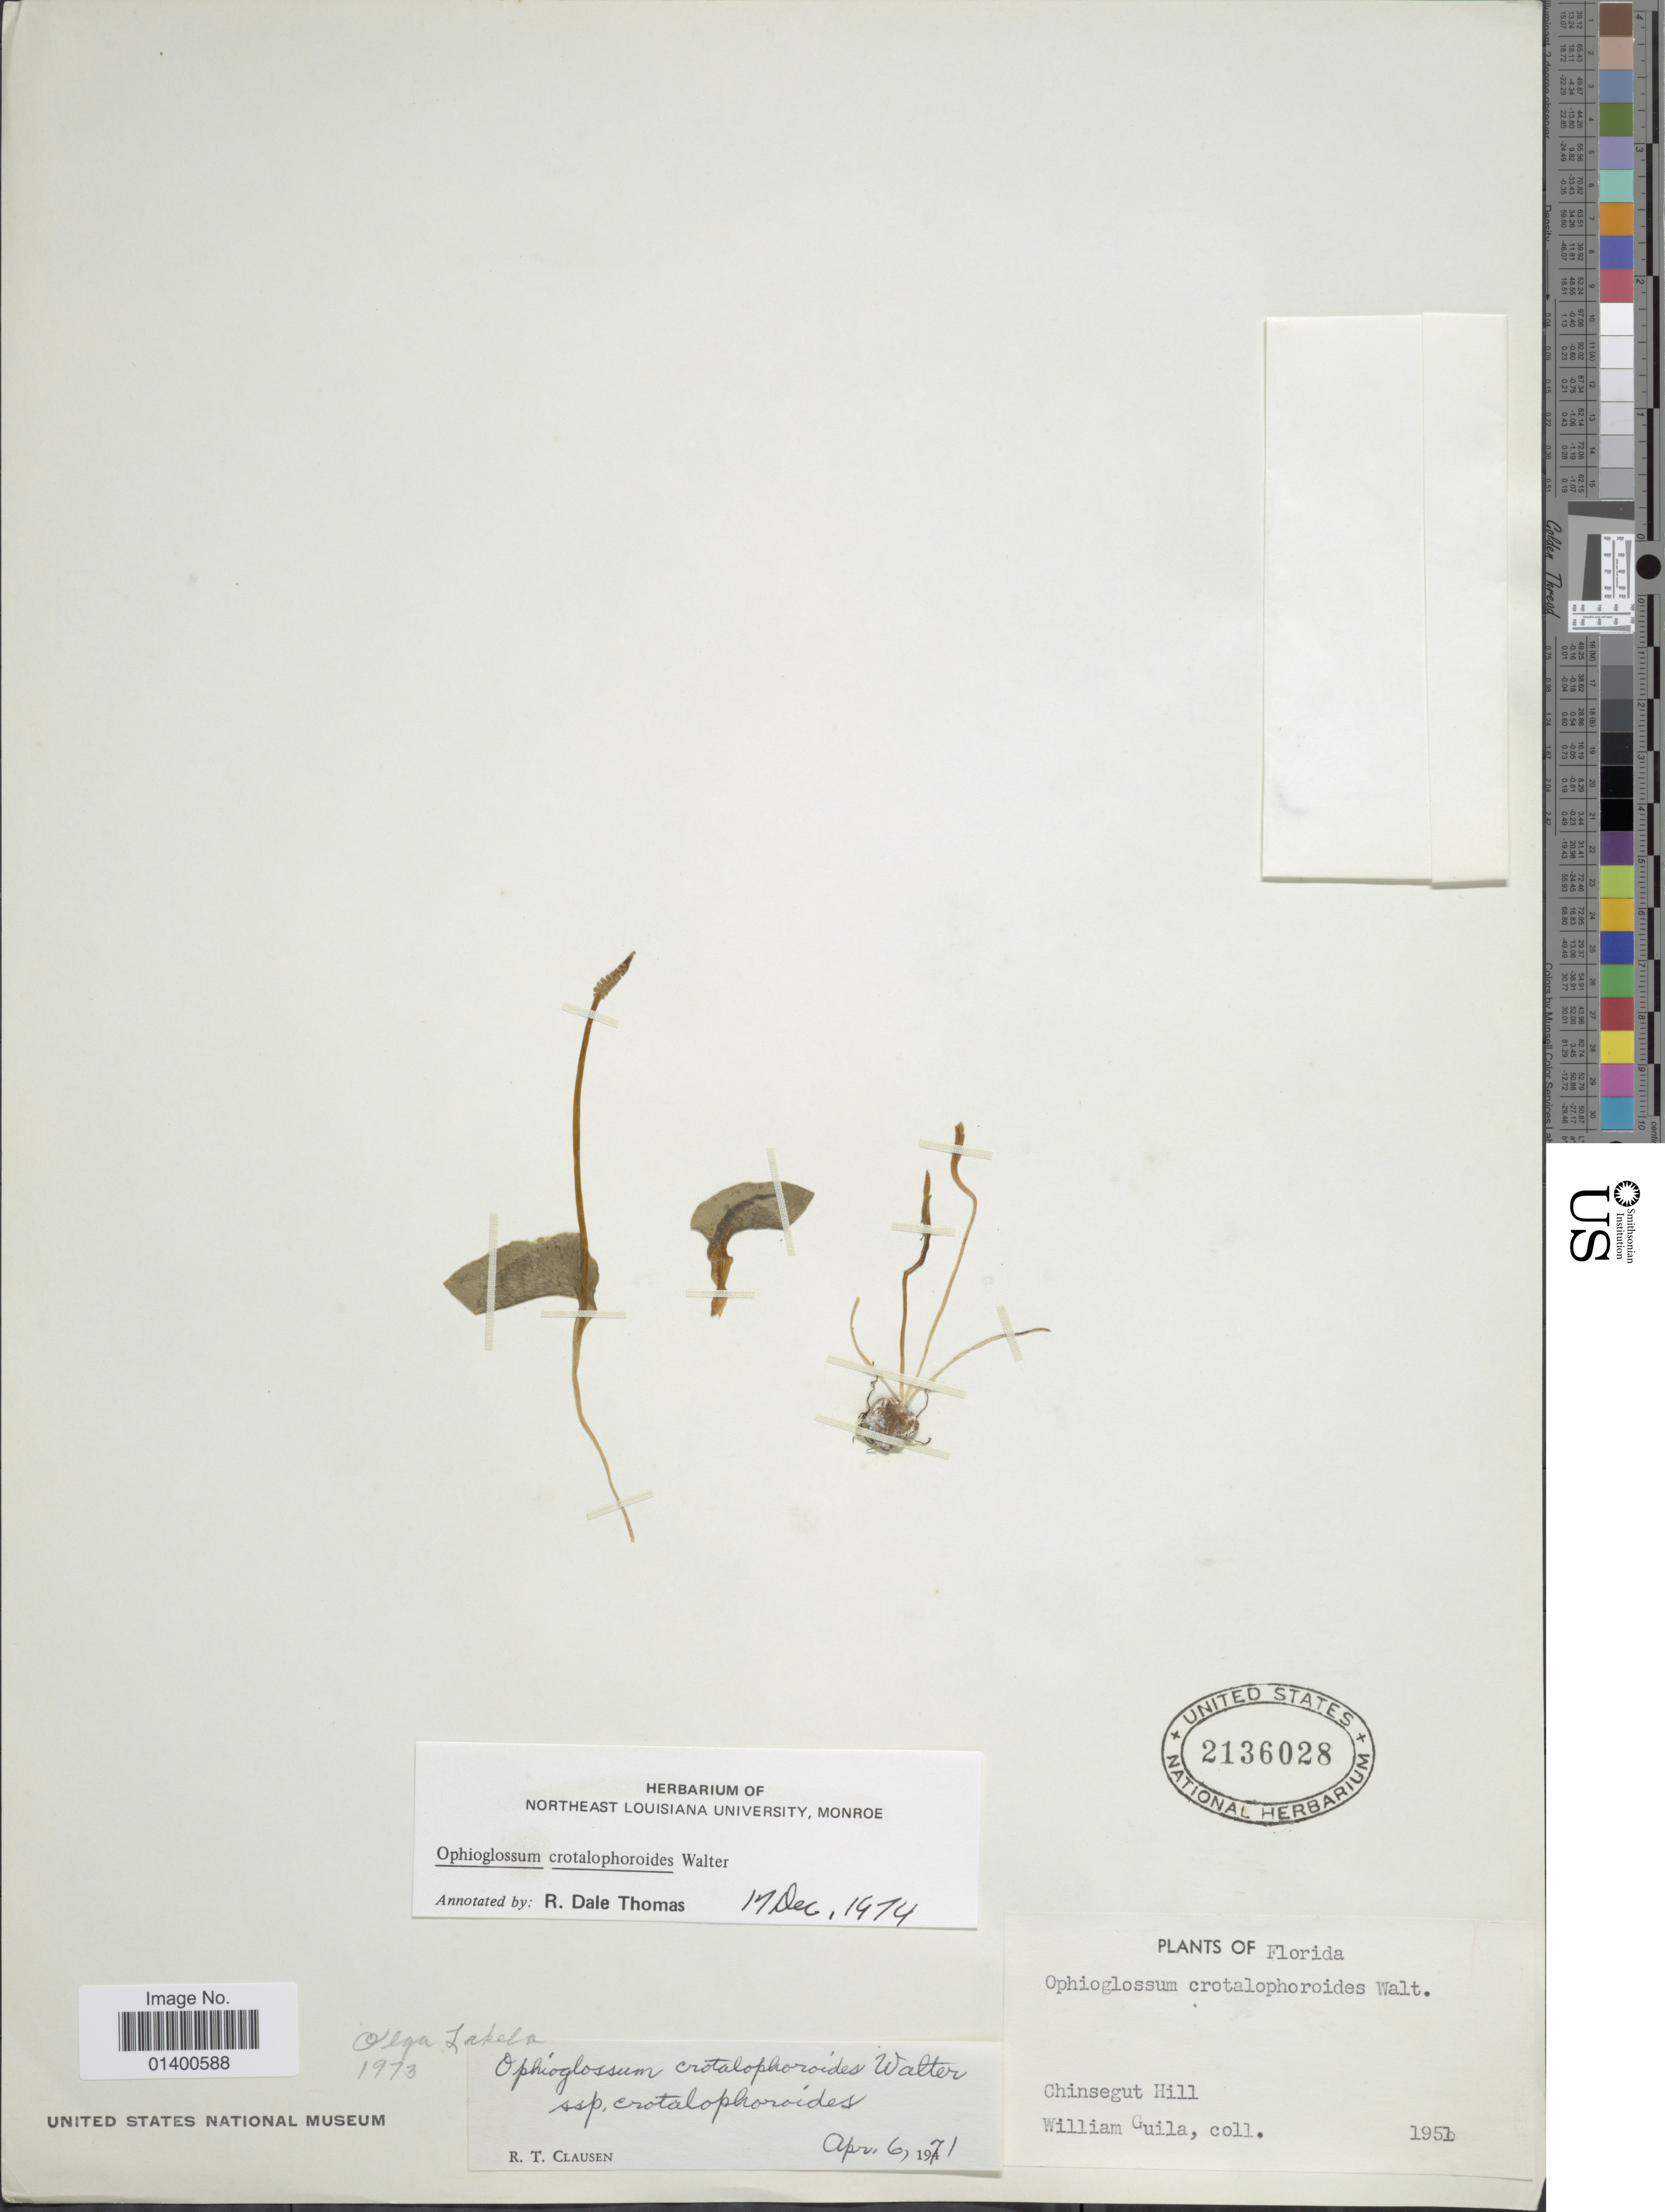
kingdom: Plantae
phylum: Tracheophyta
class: Polypodiopsida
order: Ophioglossales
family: Ophioglossaceae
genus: Ophioglossum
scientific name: Ophioglossum crotalophoroides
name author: Walter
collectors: W. Guila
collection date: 1951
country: United States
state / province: Florida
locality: Chinsegut Hill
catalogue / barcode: US 2136028